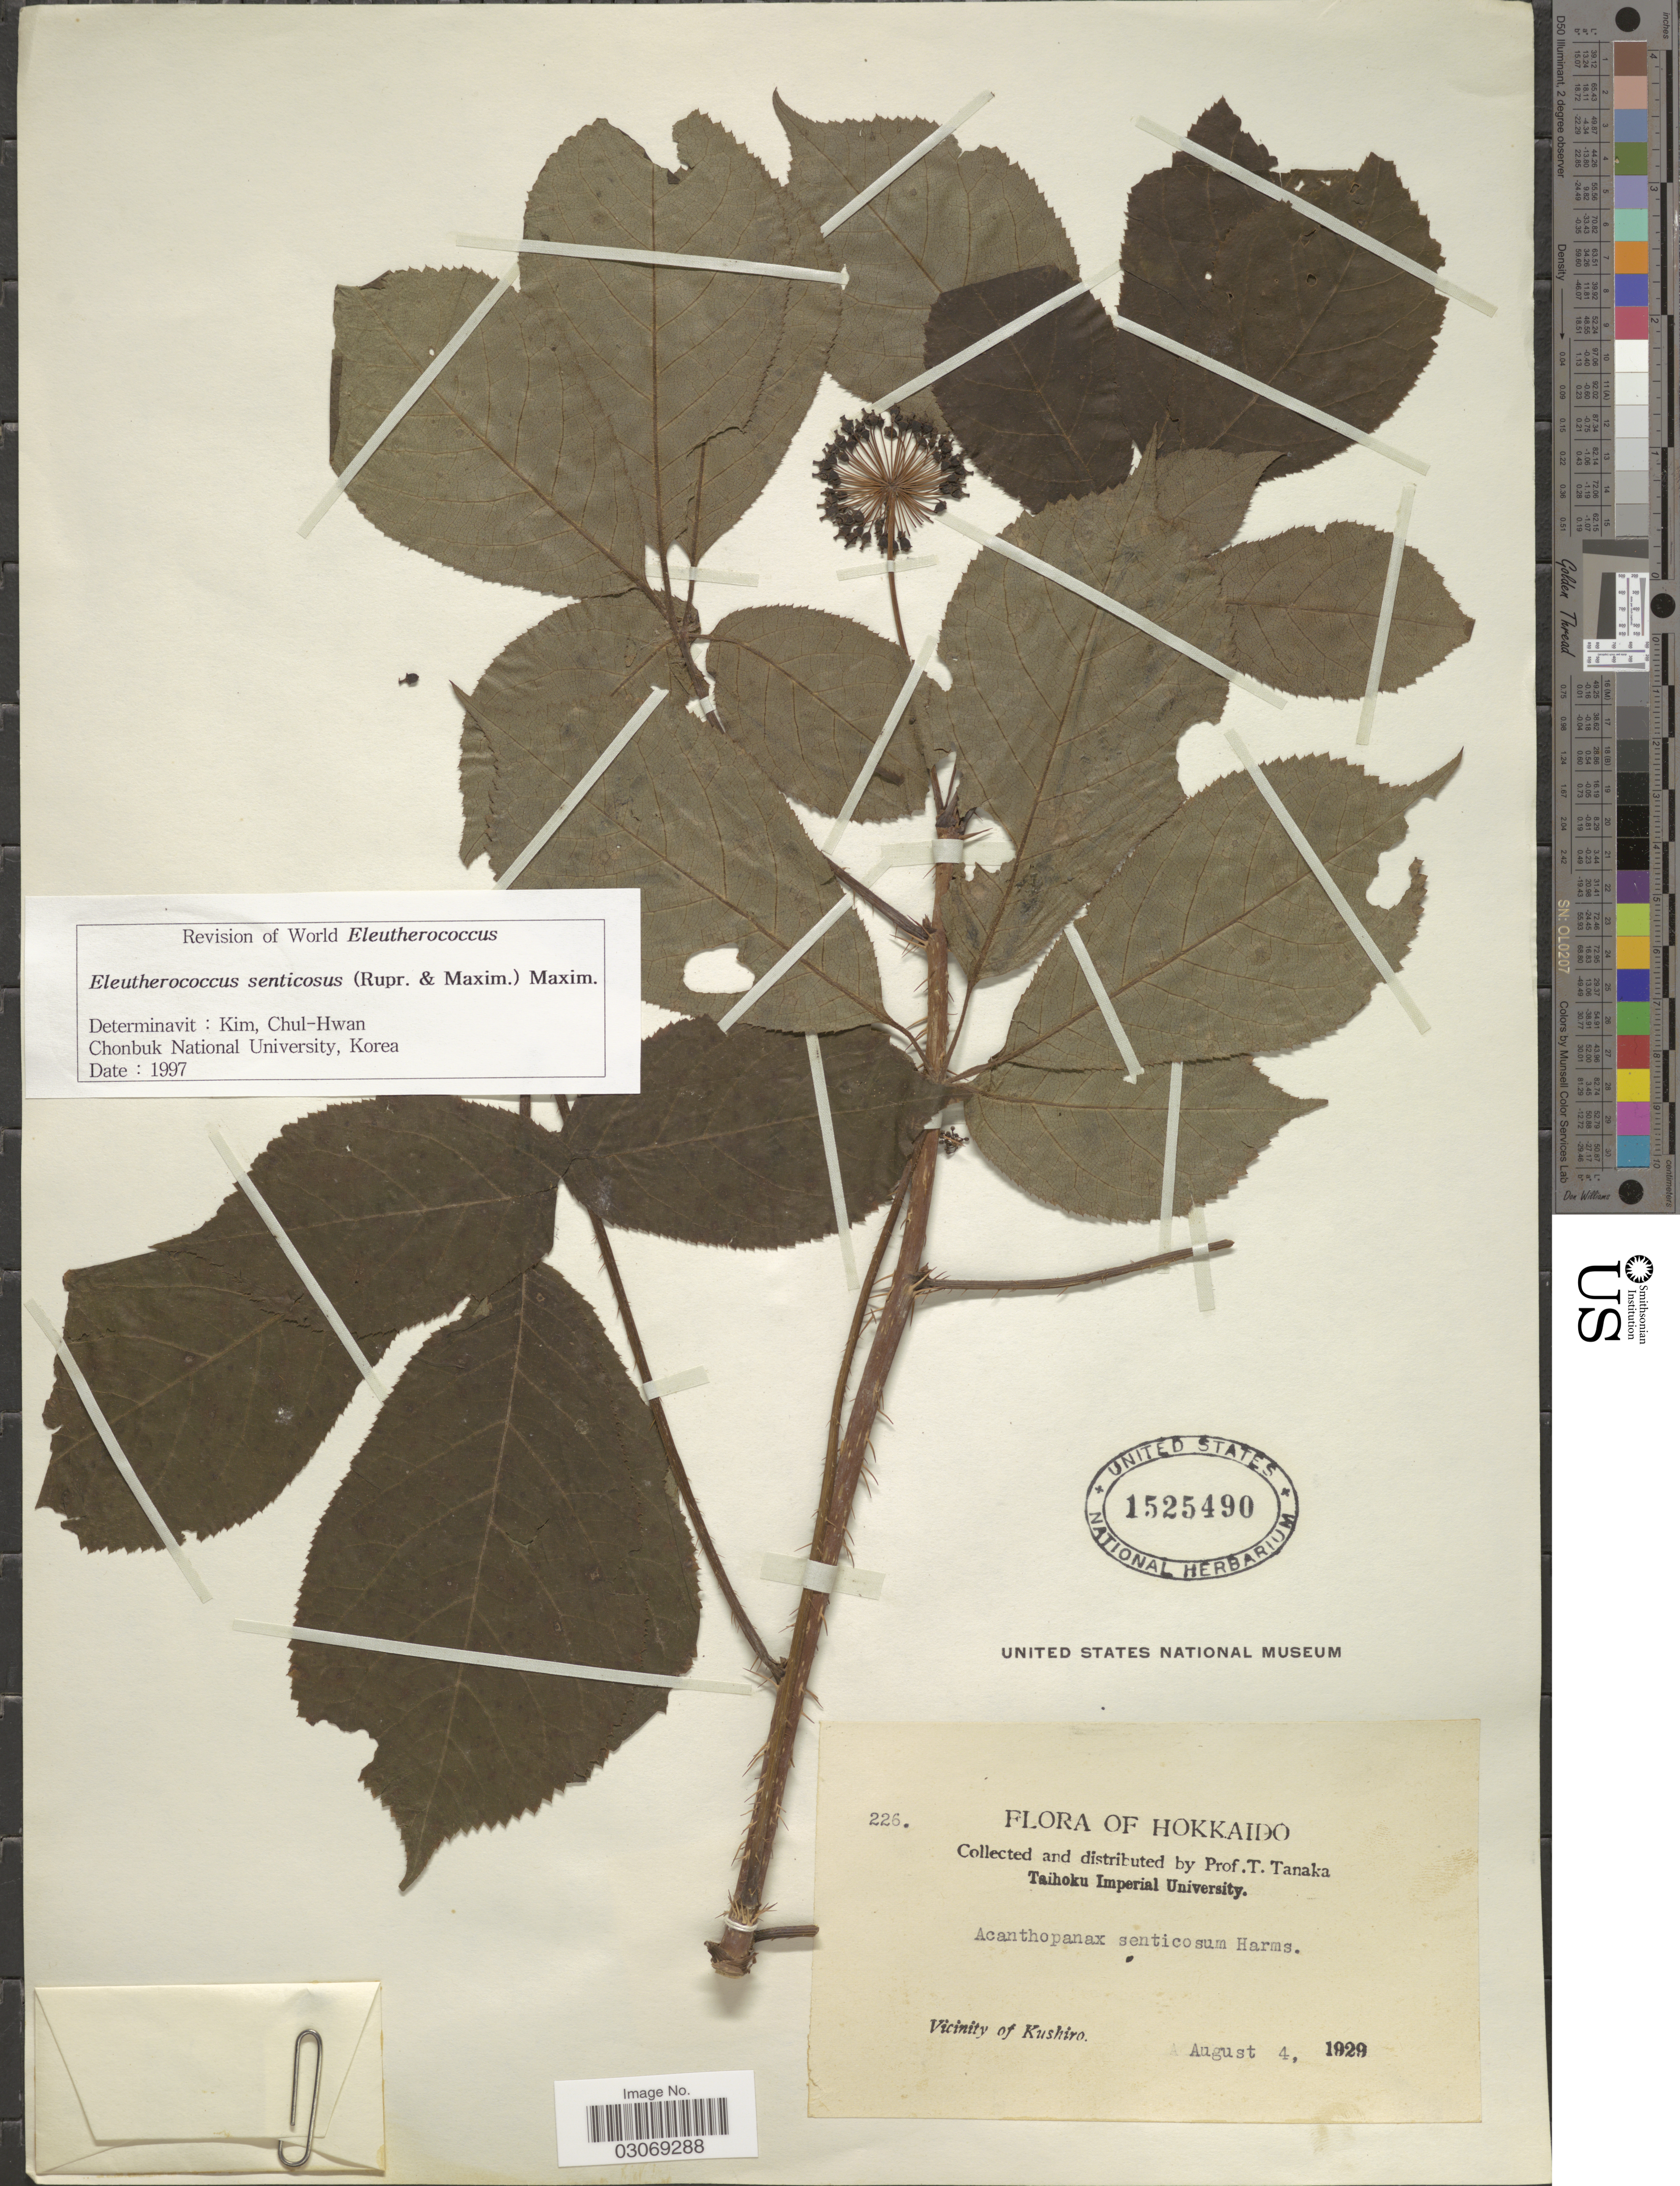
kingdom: Plantae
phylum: Tracheophyta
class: Magnoliopsida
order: Apiales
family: Araliaceae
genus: Eleutherococcus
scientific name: Eleutherococcus senticosus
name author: (Rupr. & Maxim.) Maxim.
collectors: T. Tanaka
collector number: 226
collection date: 1929-08-04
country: Japan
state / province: Hokkaidō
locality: Vicinity of Kushiro.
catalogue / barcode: US 1525490